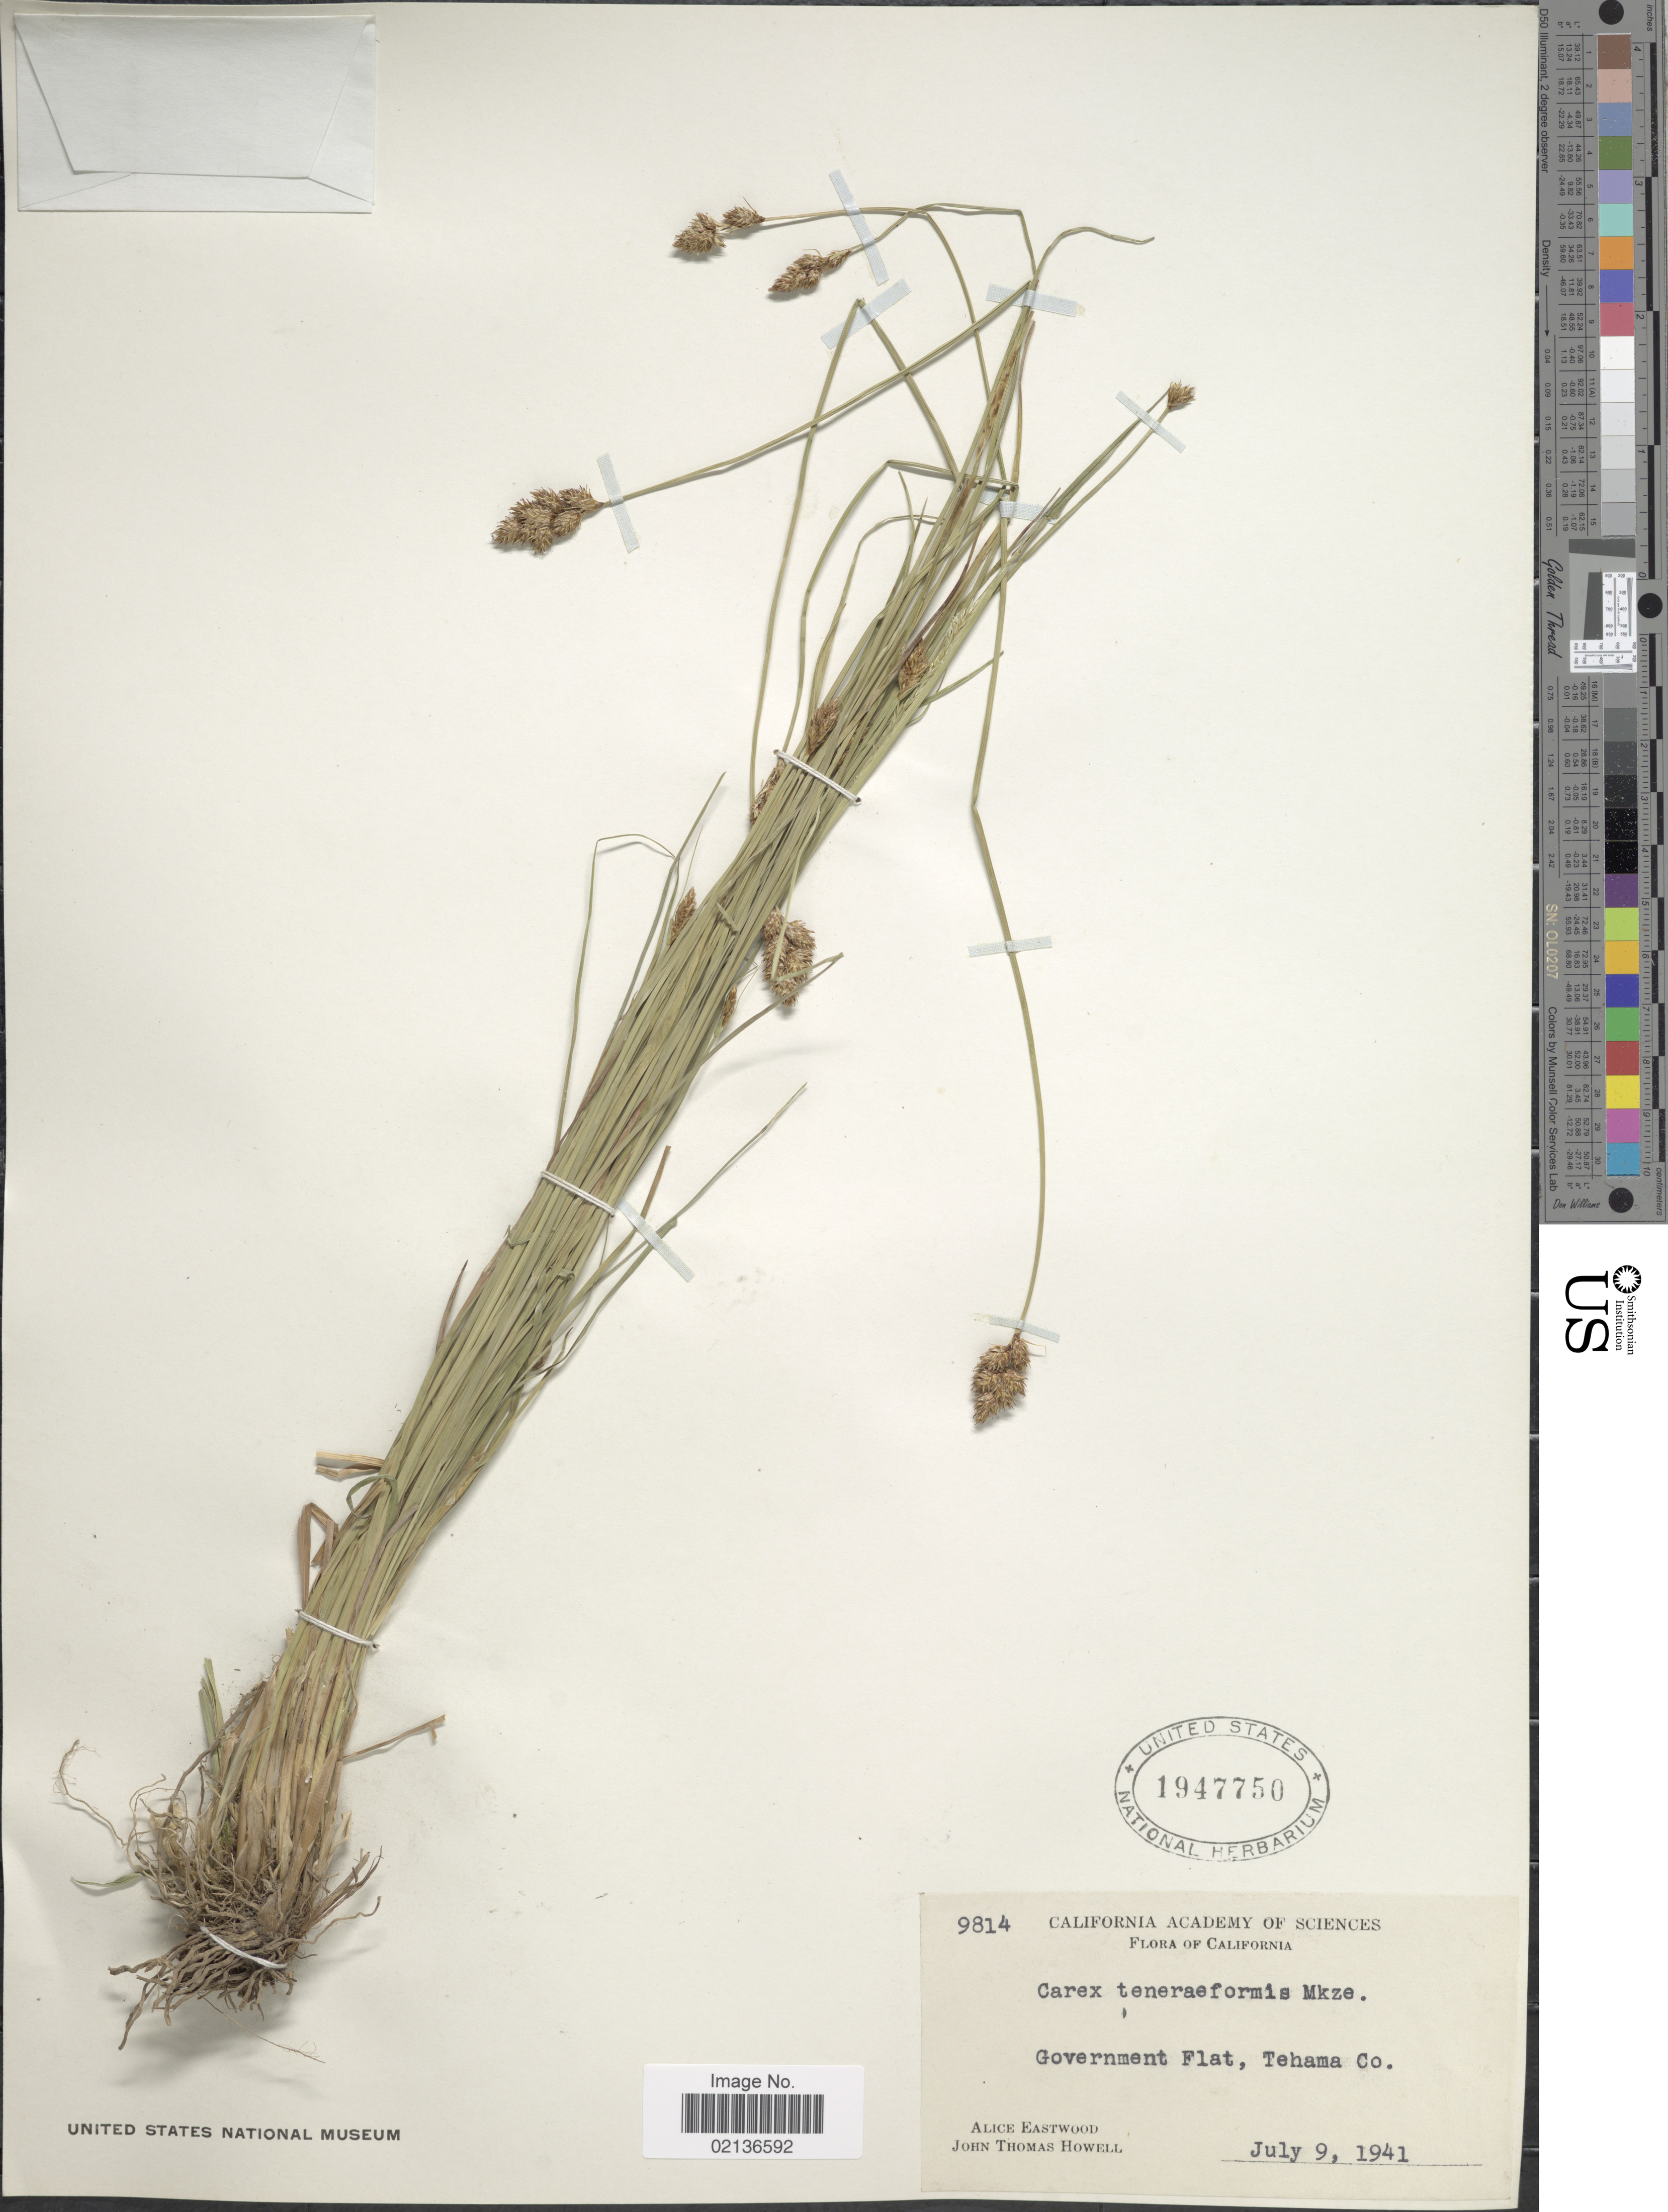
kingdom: Plantae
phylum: Tracheophyta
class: Liliopsida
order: Poales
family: Cyperaceae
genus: Carex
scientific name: Carex subfusca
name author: W. Boott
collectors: A. Eastwood & J. T. Howell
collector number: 9814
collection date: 1941-07-09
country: United States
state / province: California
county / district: Tehama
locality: Government Flat, Tehama Co.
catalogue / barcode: US 197750